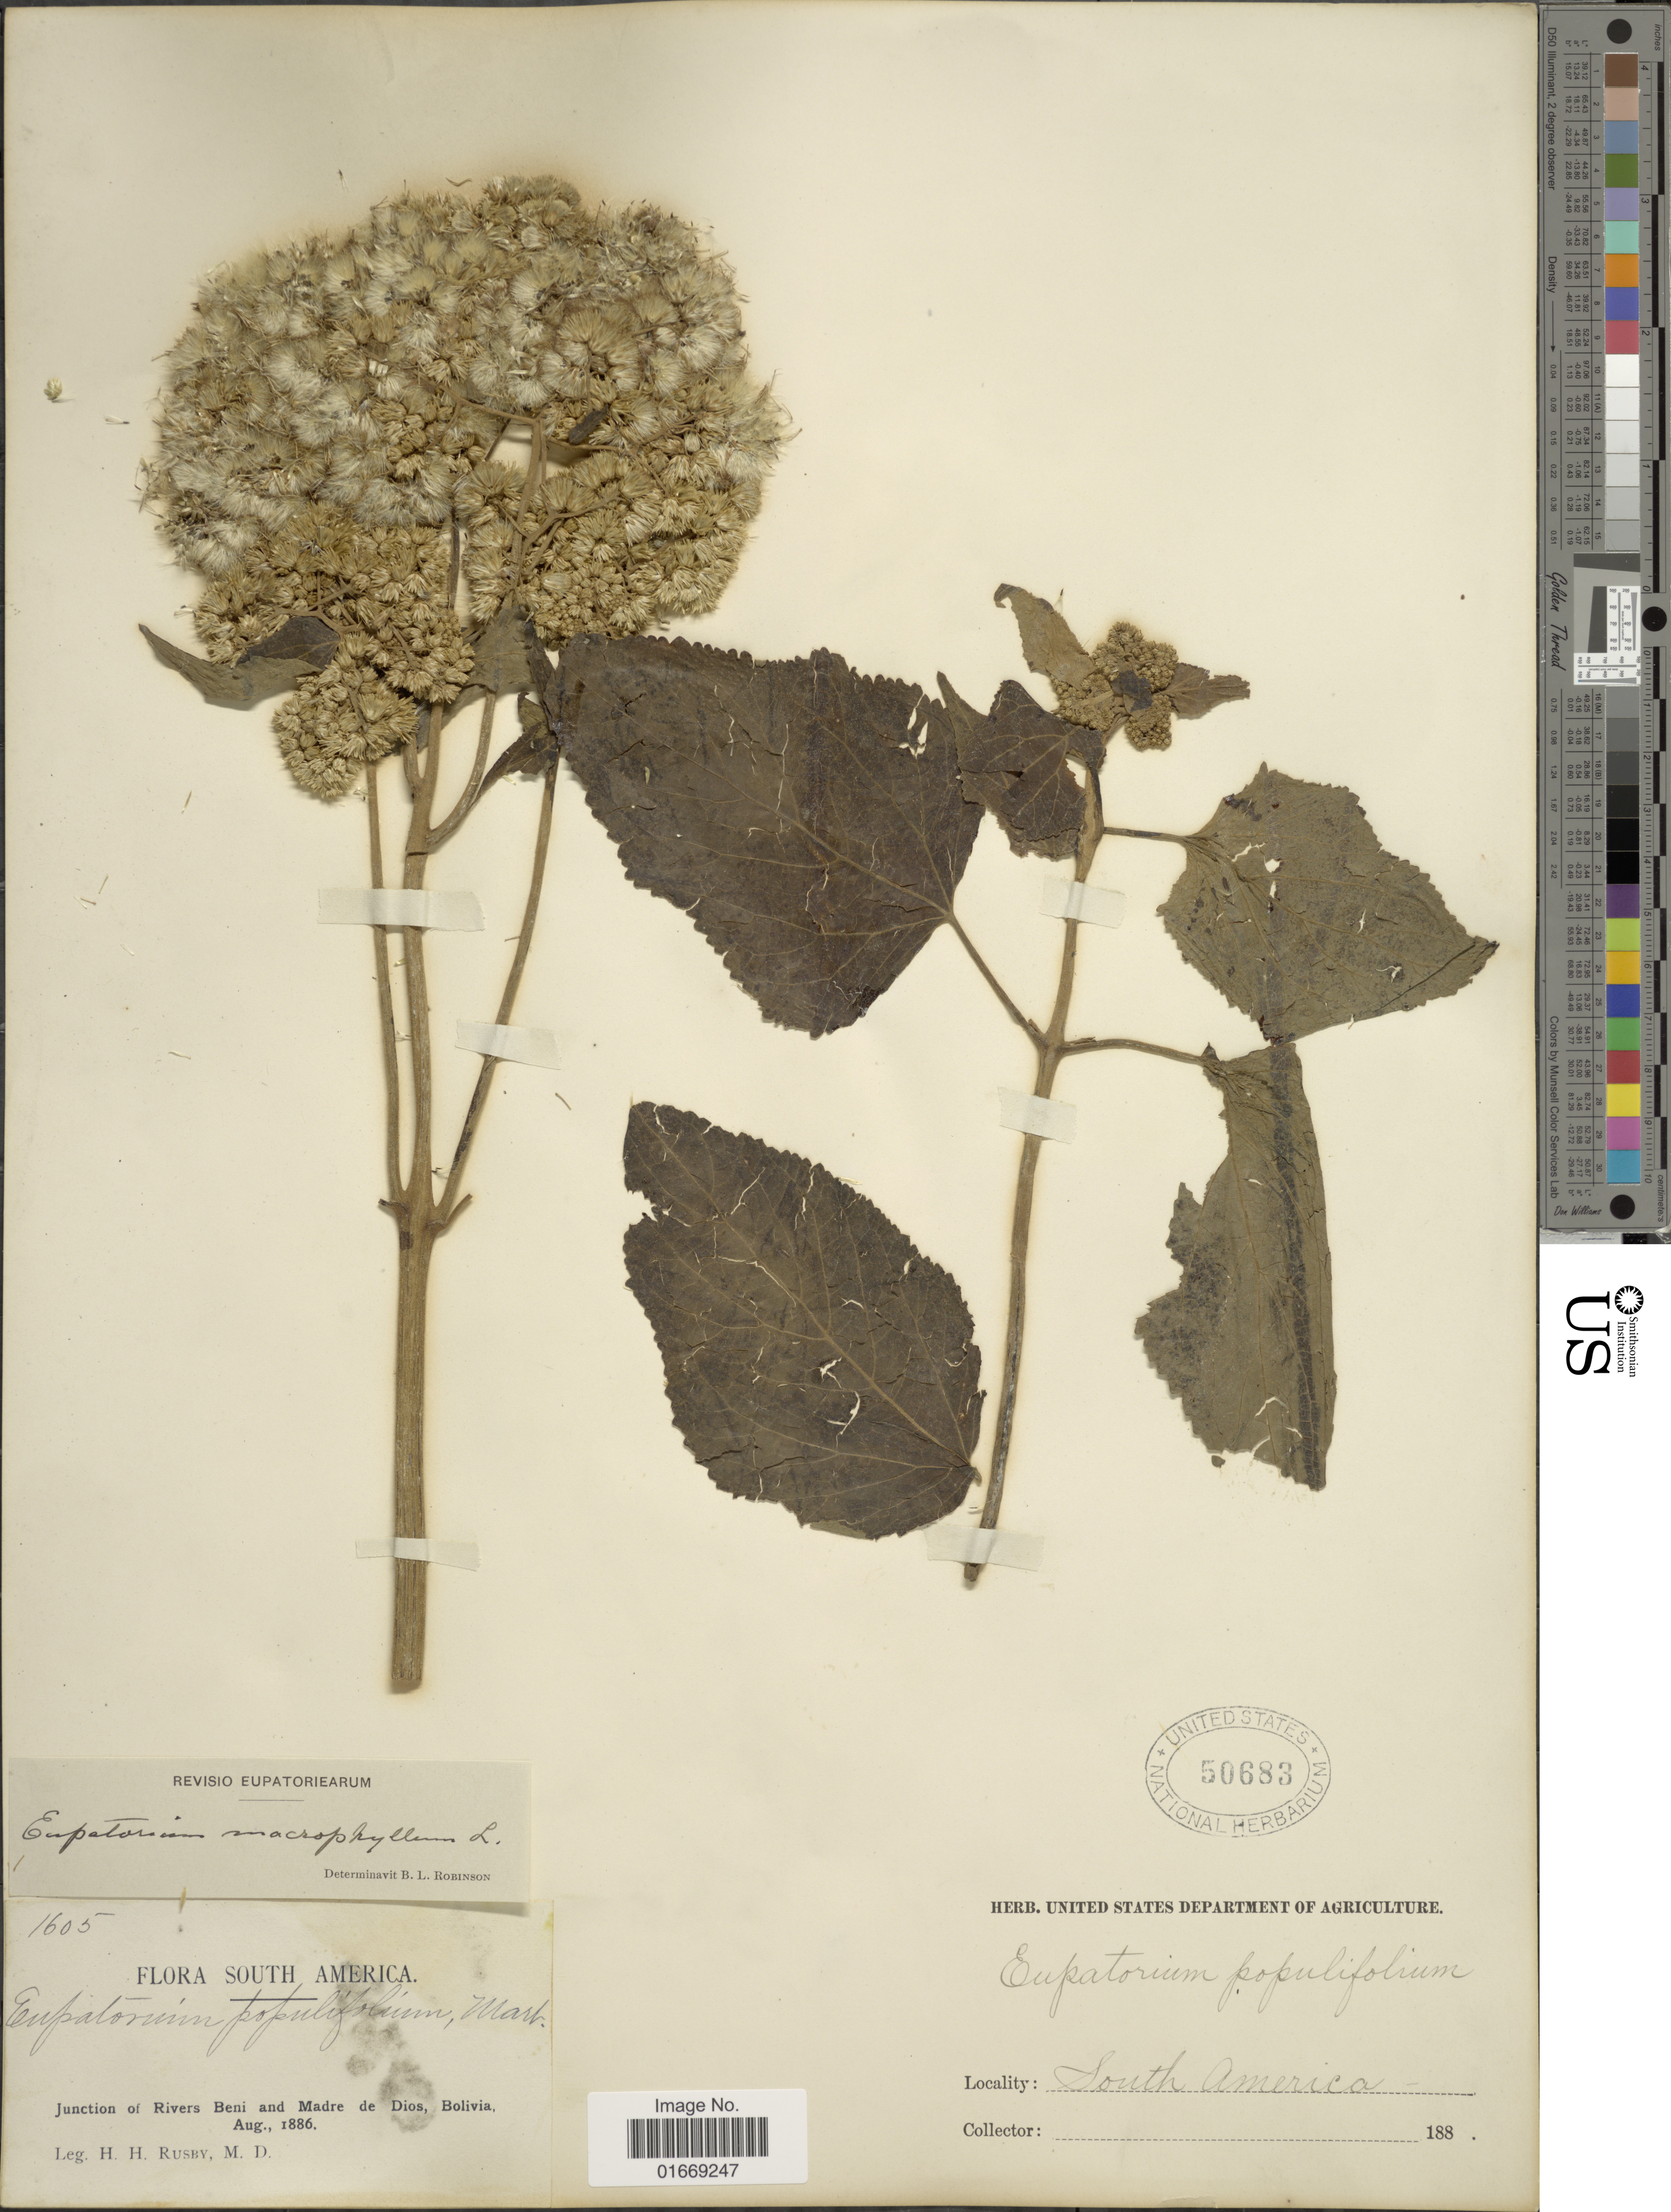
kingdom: Plantae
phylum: Tracheophyta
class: Magnoliopsida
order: Asterales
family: Asteraceae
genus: Hebeclinium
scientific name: Hebeclinium macrophyllum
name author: (L.) DC.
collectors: H. H. Rusby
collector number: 1605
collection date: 1886-08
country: Bolivia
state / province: Beni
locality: Junction of Rivers Beni and Madre de Dios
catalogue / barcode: US 50683